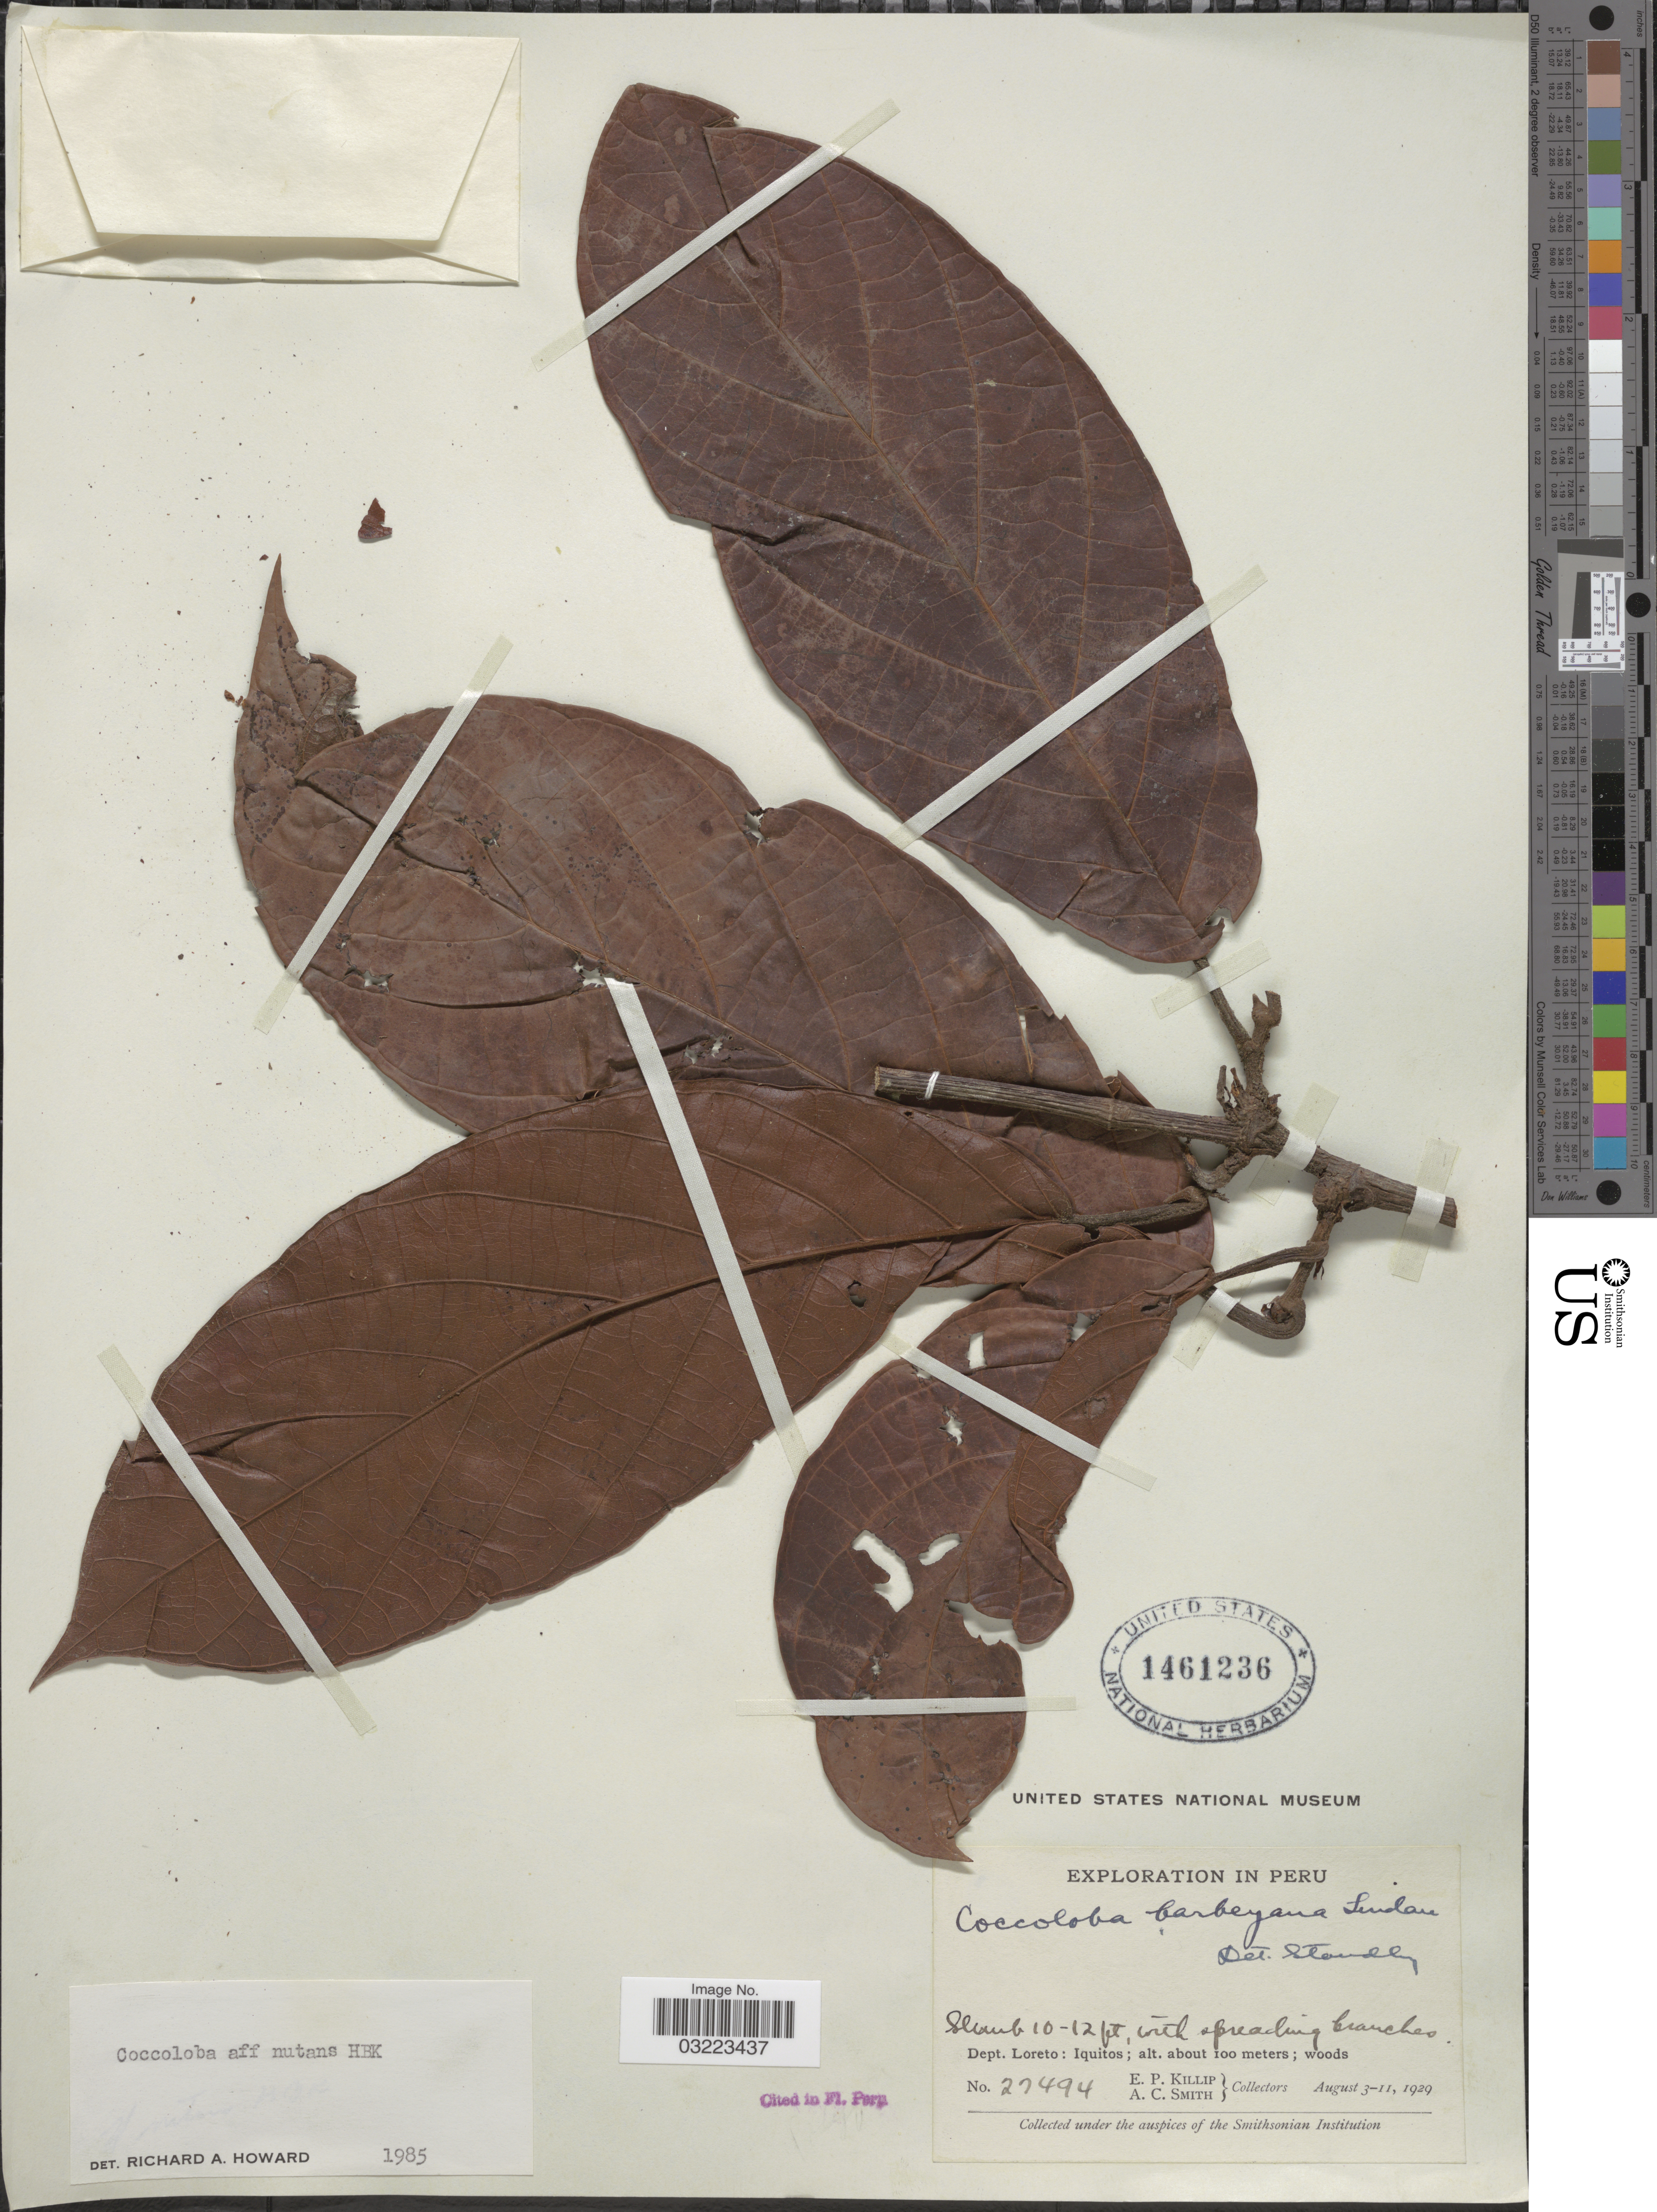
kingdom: Plantae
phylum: Tracheophyta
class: Magnoliopsida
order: Caryophyllales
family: Polygonaceae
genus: Coccoloba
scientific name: Coccoloba nutans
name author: Kunth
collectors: E. P. Killip & A. C. Smith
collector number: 27494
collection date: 1929-08-03/1929-08-11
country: Peru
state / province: Loreto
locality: Dept. Loreto: Iquitos.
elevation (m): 100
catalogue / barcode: US 1461236